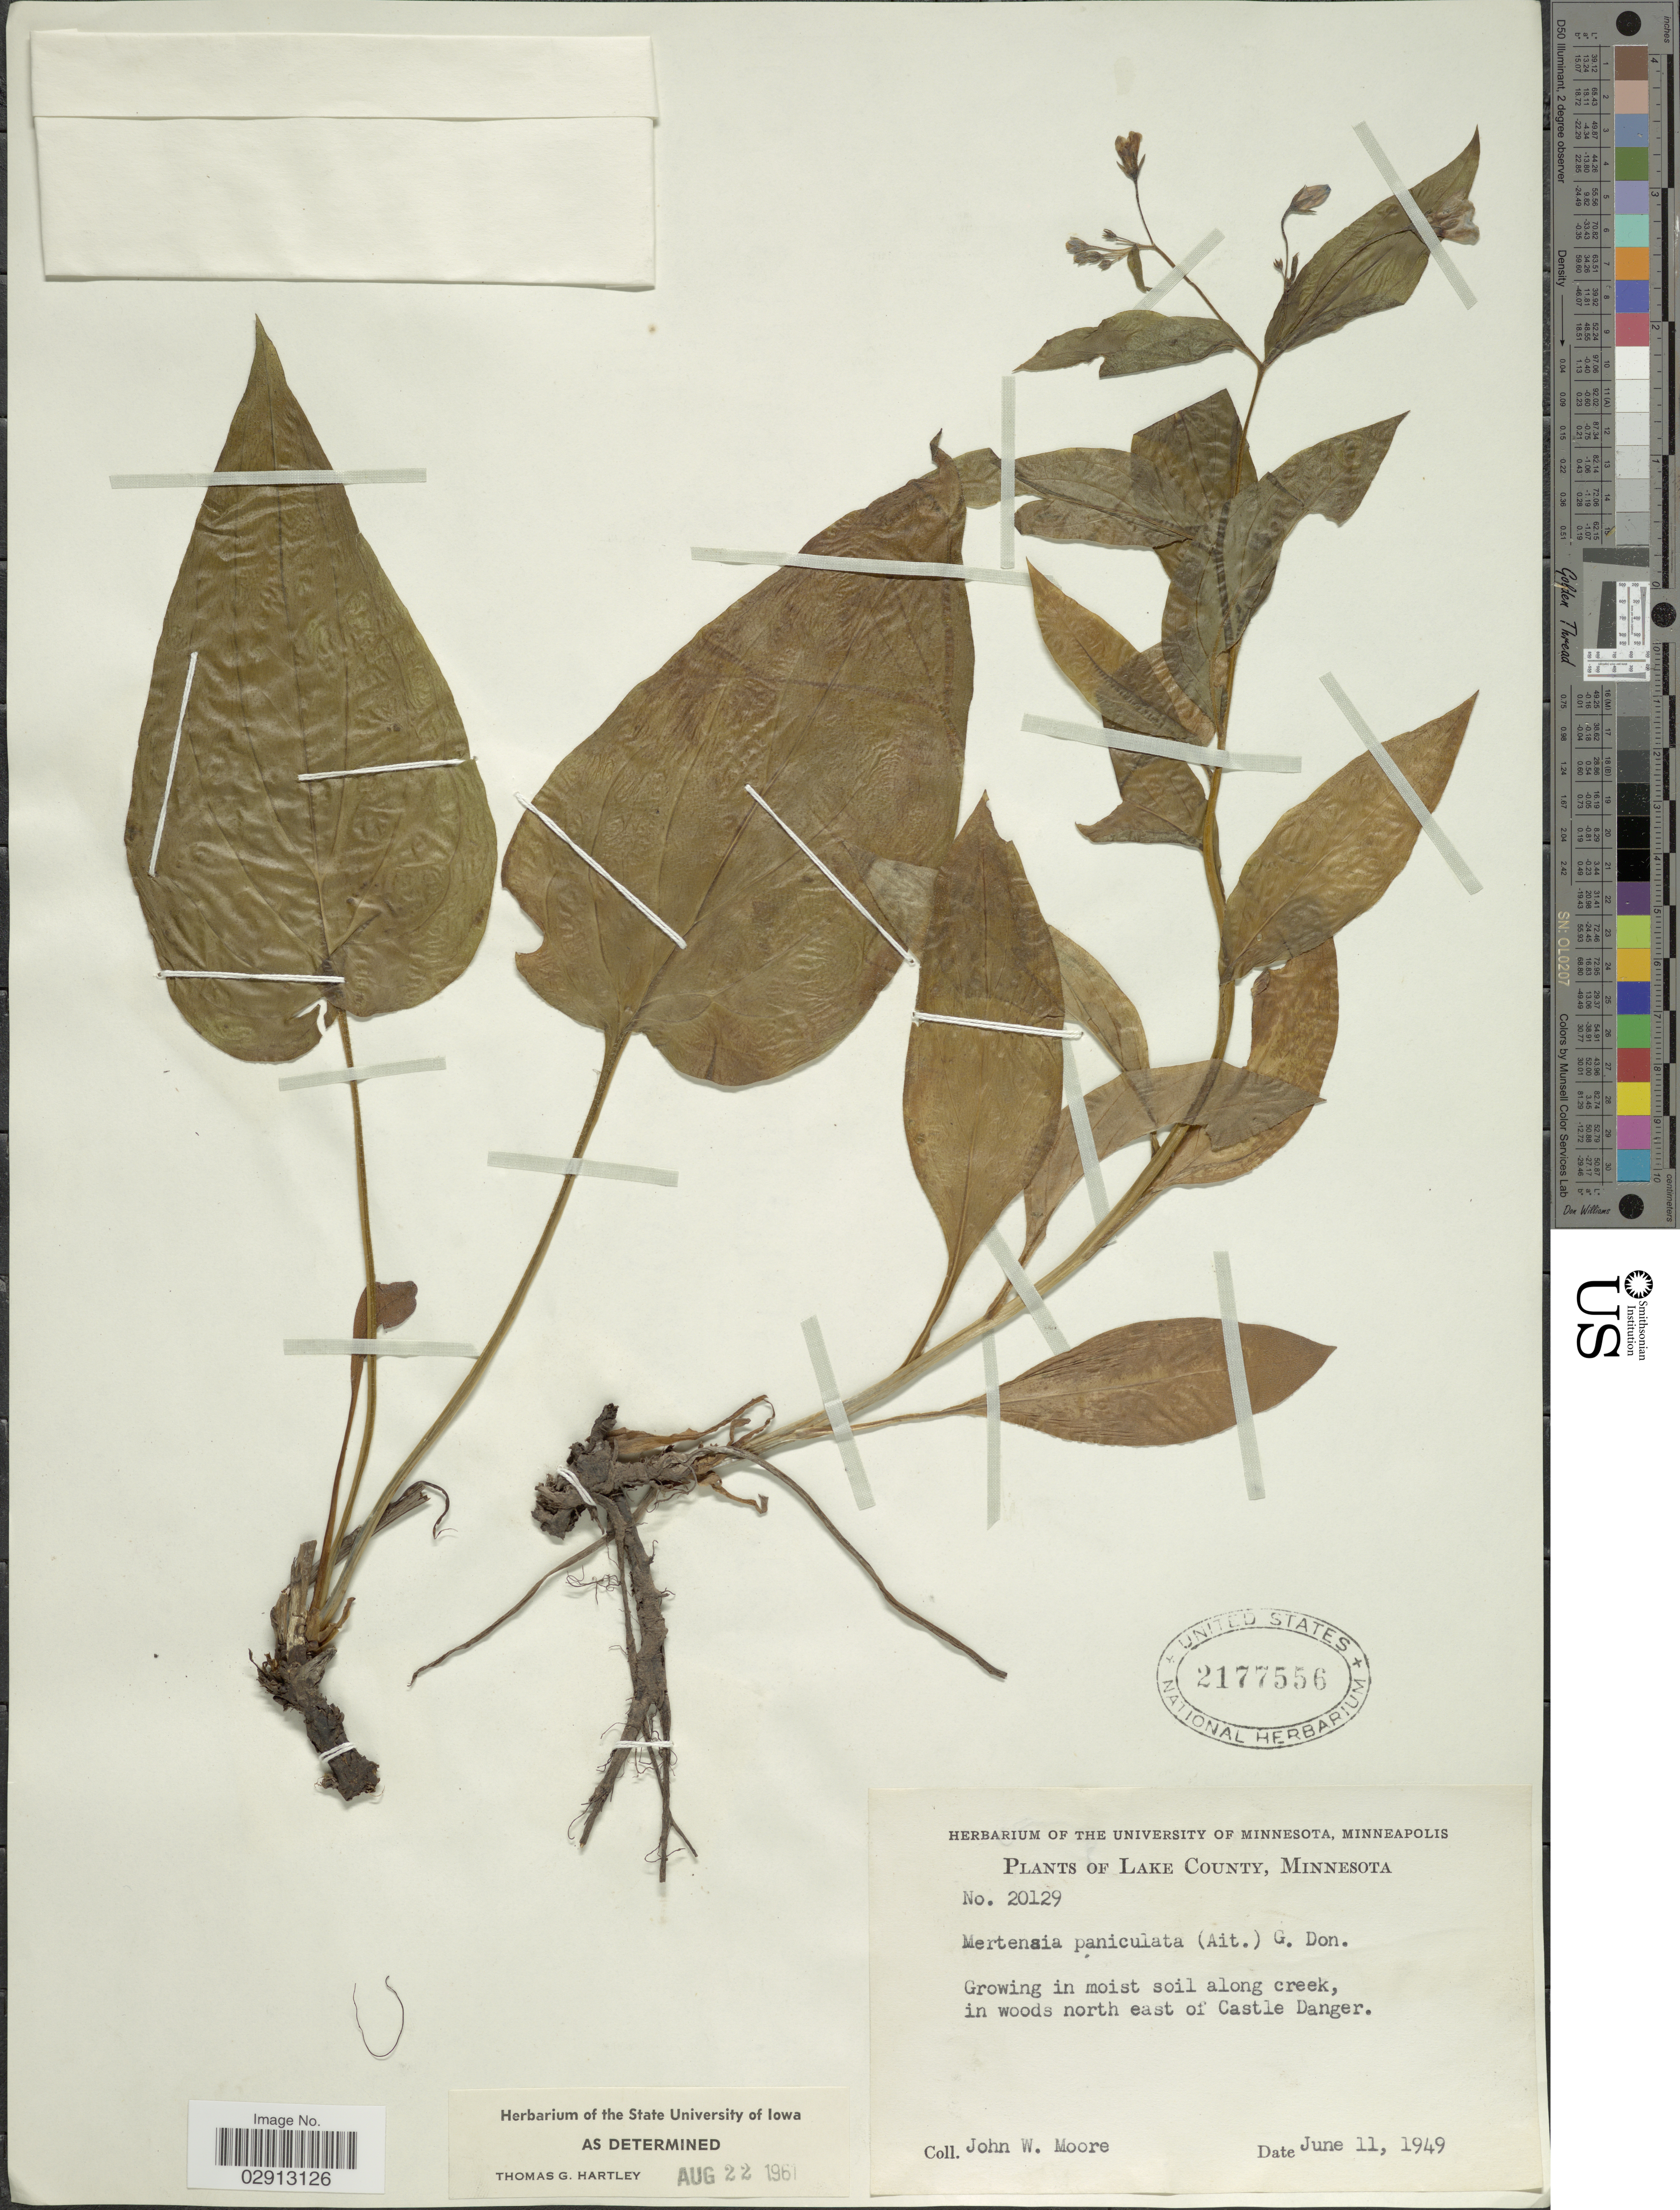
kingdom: Plantae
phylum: Tracheophyta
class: Magnoliopsida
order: Boraginales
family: Boraginaceae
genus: Mertensia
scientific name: Mertensia paniculata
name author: (Aiton) G. Don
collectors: J. Moore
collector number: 20129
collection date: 1949-06-11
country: United States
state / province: Minnesota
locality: Lake County. Growing in moist soil along creek, in woods north east of Castle Danger.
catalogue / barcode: US 2177556